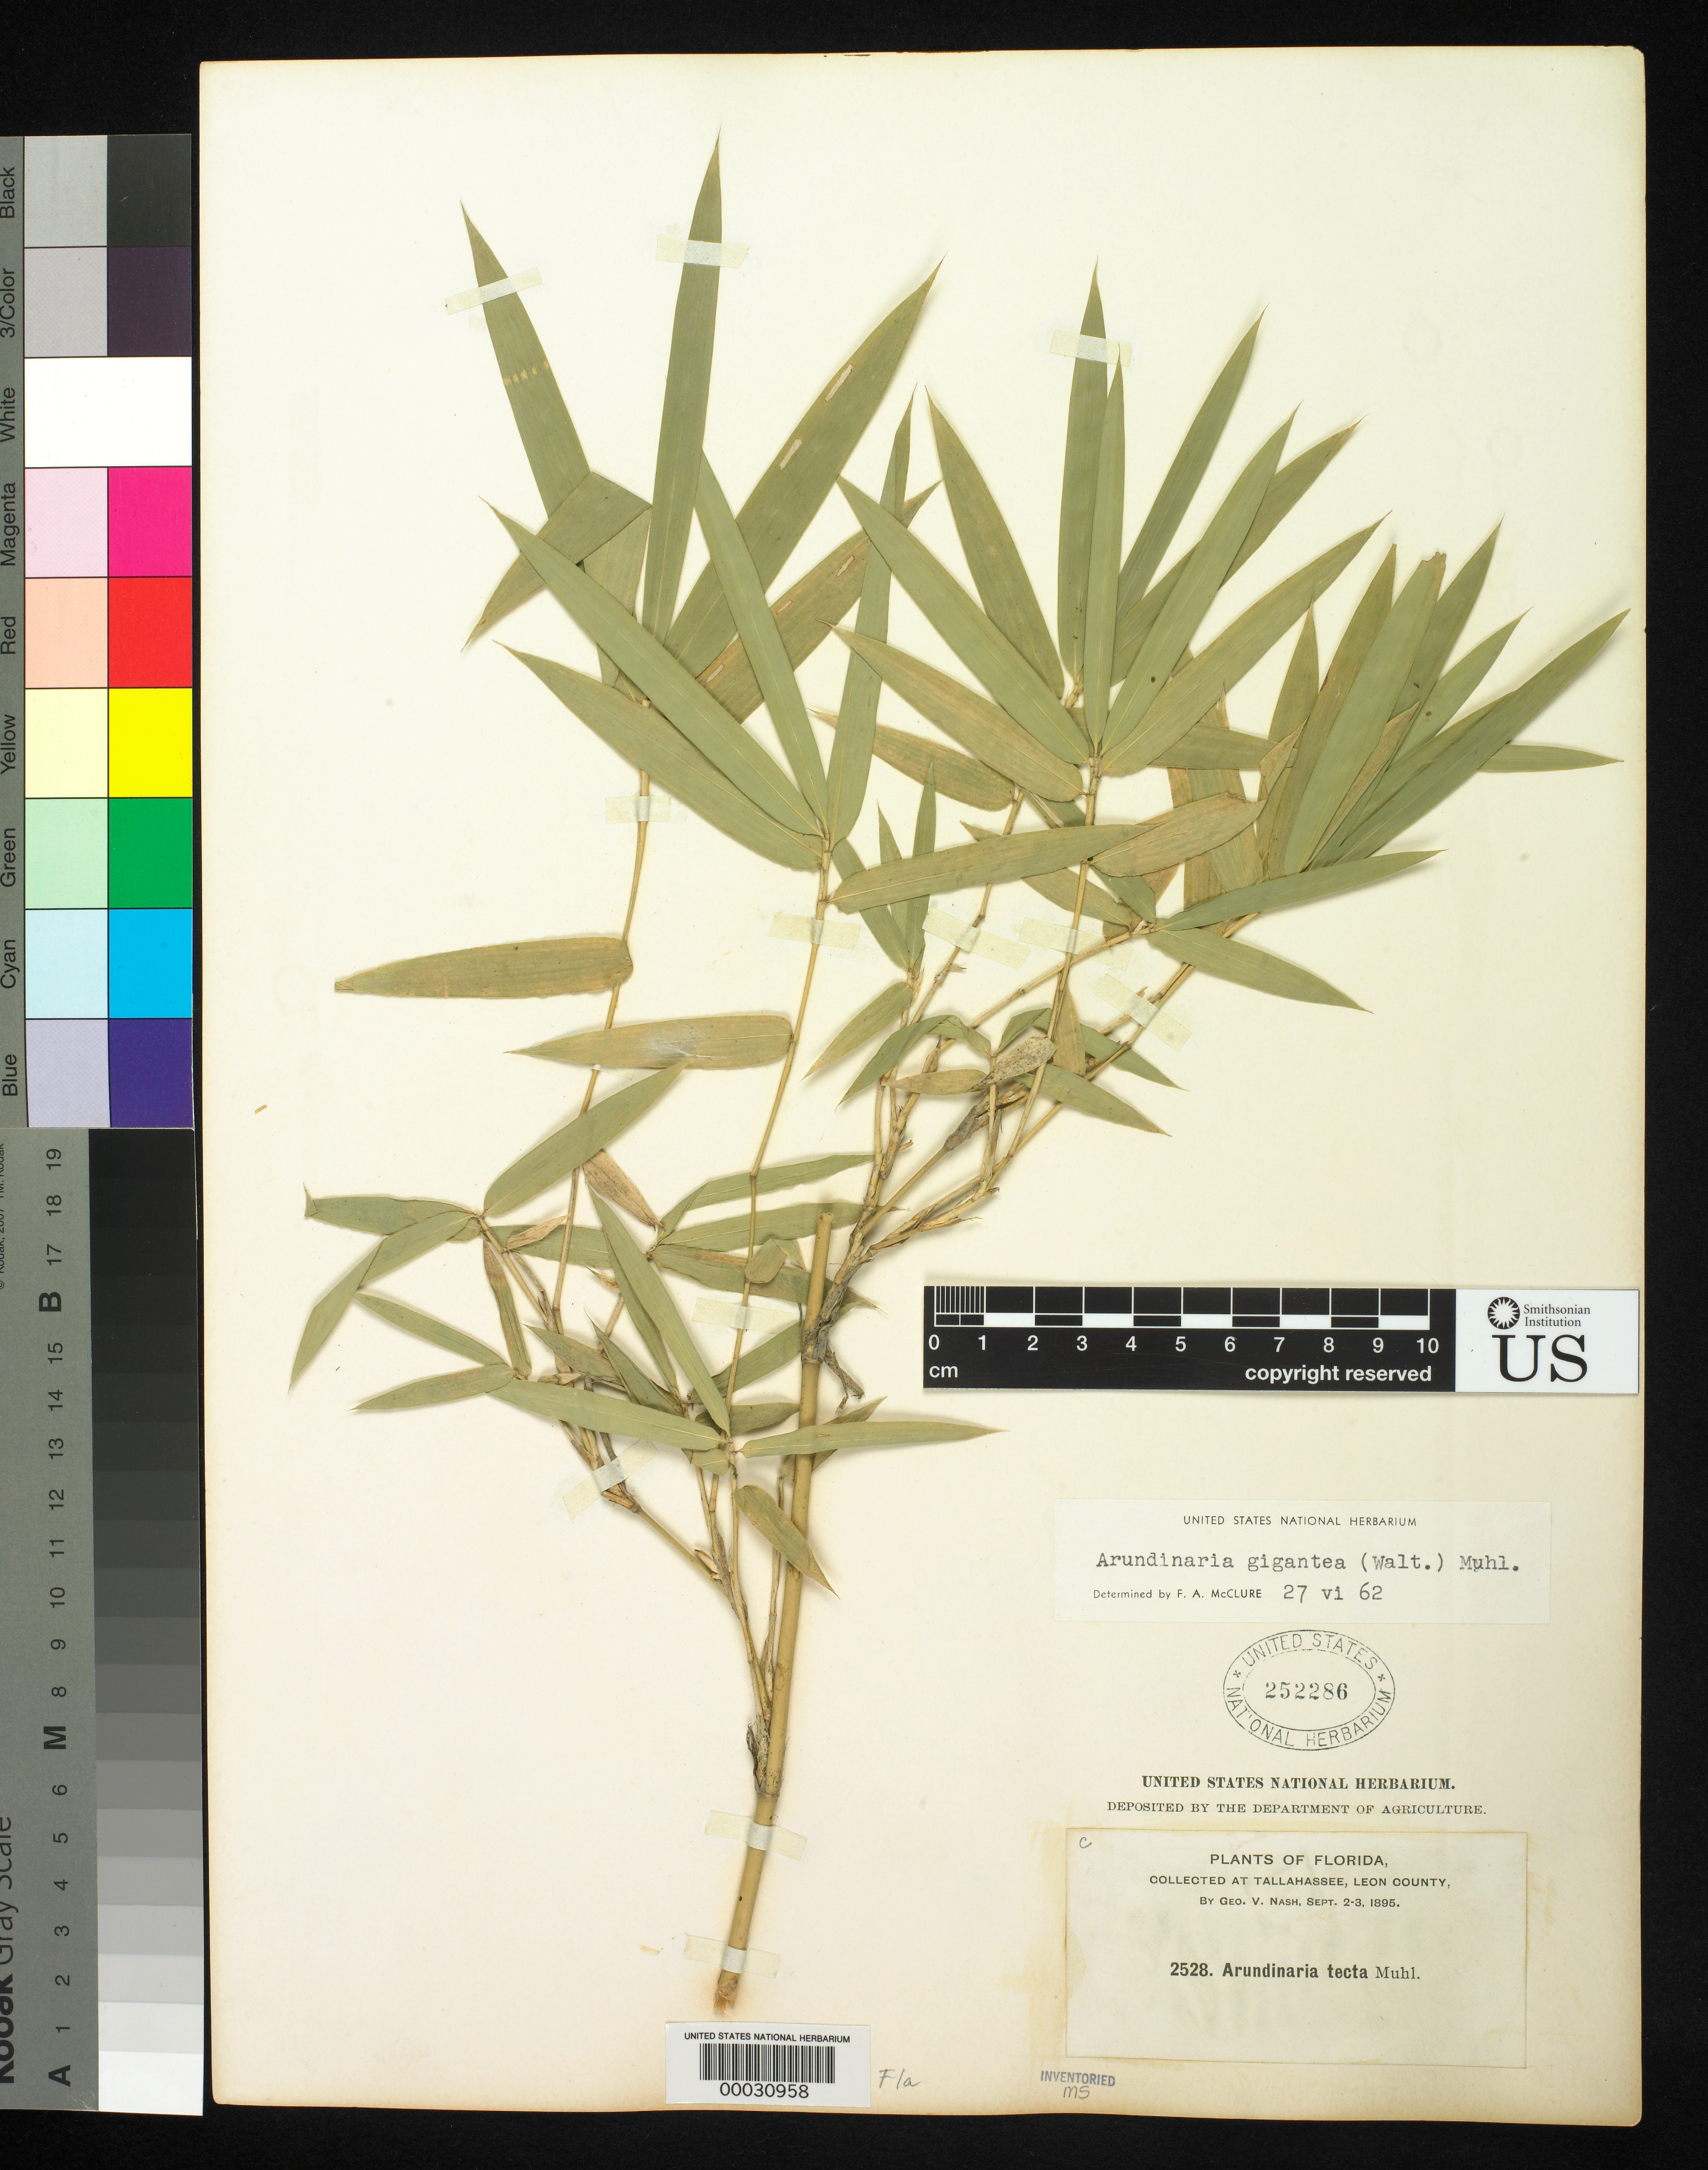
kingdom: Plantae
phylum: Tracheophyta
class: Liliopsida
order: Poales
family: Poaceae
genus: Arundinaria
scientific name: Arundinaria gigantea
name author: (Walter) Muhl.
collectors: G. V. Nash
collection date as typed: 02 Sep 1895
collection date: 1895-09-02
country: United States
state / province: Florida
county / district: Leon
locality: Tallahassee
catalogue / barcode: US 252286